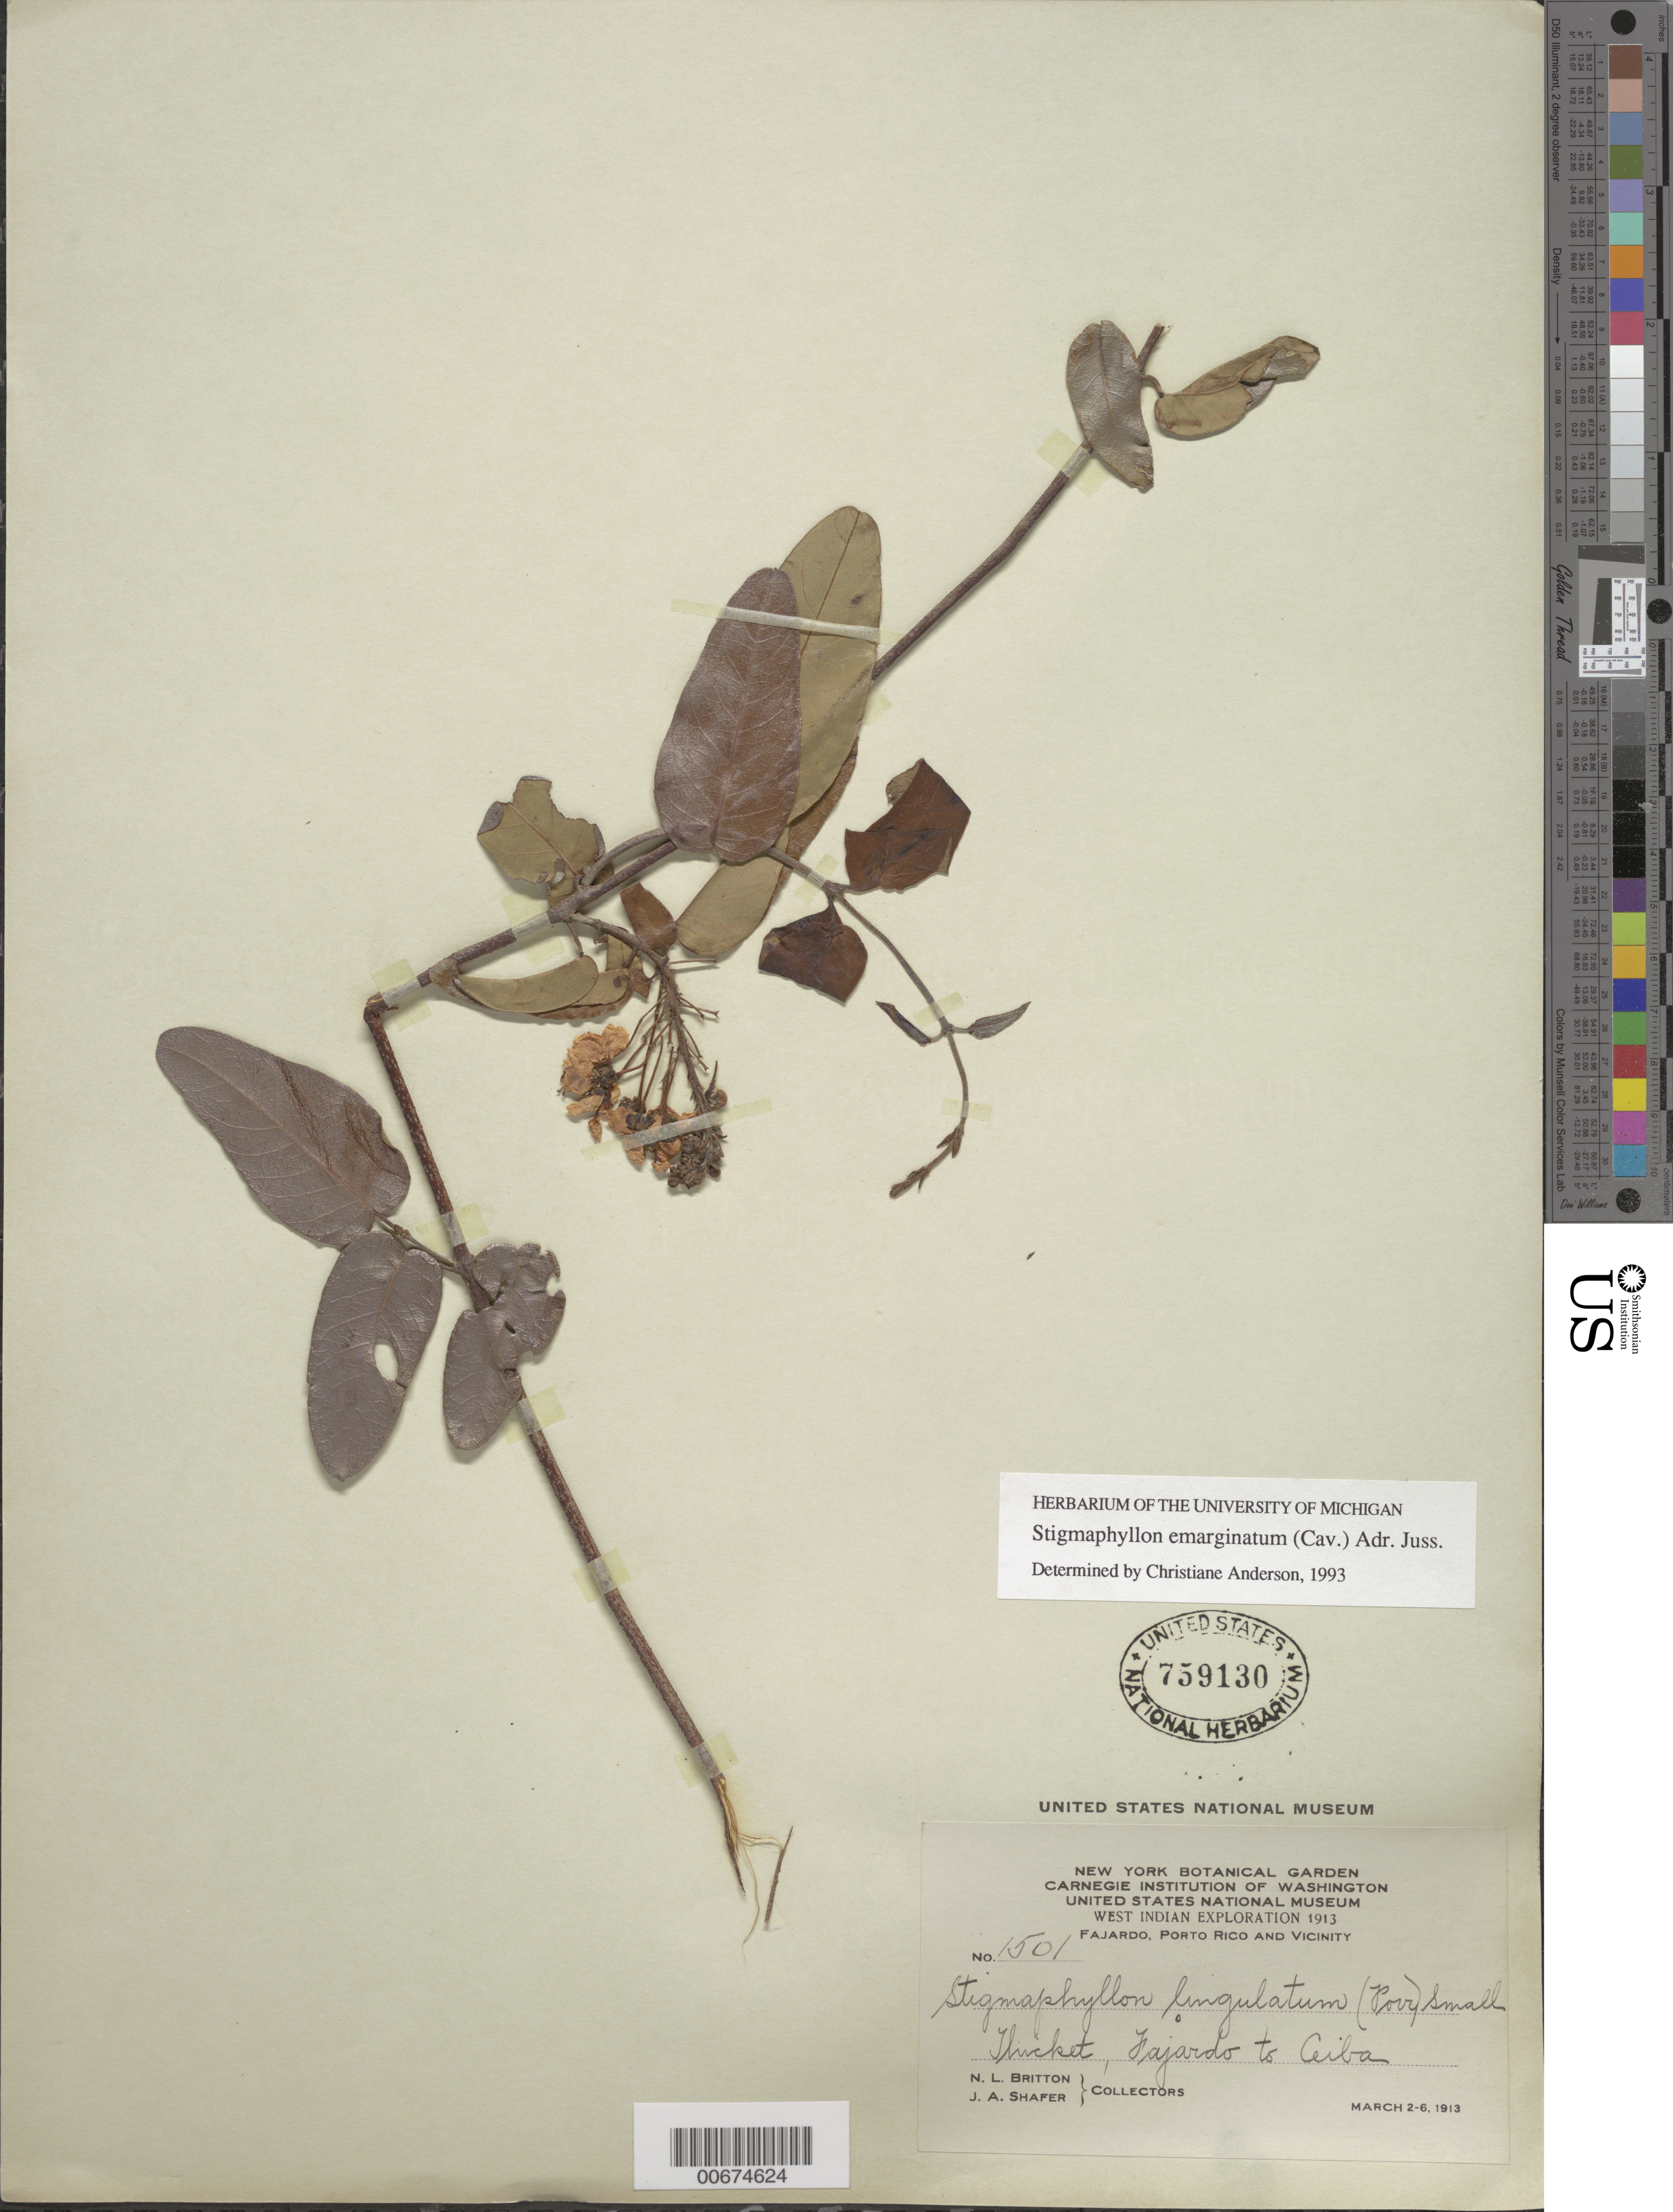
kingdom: Plantae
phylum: Tracheophyta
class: Magnoliopsida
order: Malpighiales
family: Malpighiaceae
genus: Stigmaphyllon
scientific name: Stigmaphyllon emarginatum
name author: (Cav.) A. Juss.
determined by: Anderson, C.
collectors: N. Britton & J. A. Shafer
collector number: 1501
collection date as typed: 02 Mar 1913 to 06 Mar 1913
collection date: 1913-03-02/1913-03-06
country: Puerto Rico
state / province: Ceiba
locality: Fajardo to Ceiba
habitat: thicket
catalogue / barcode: US 759130